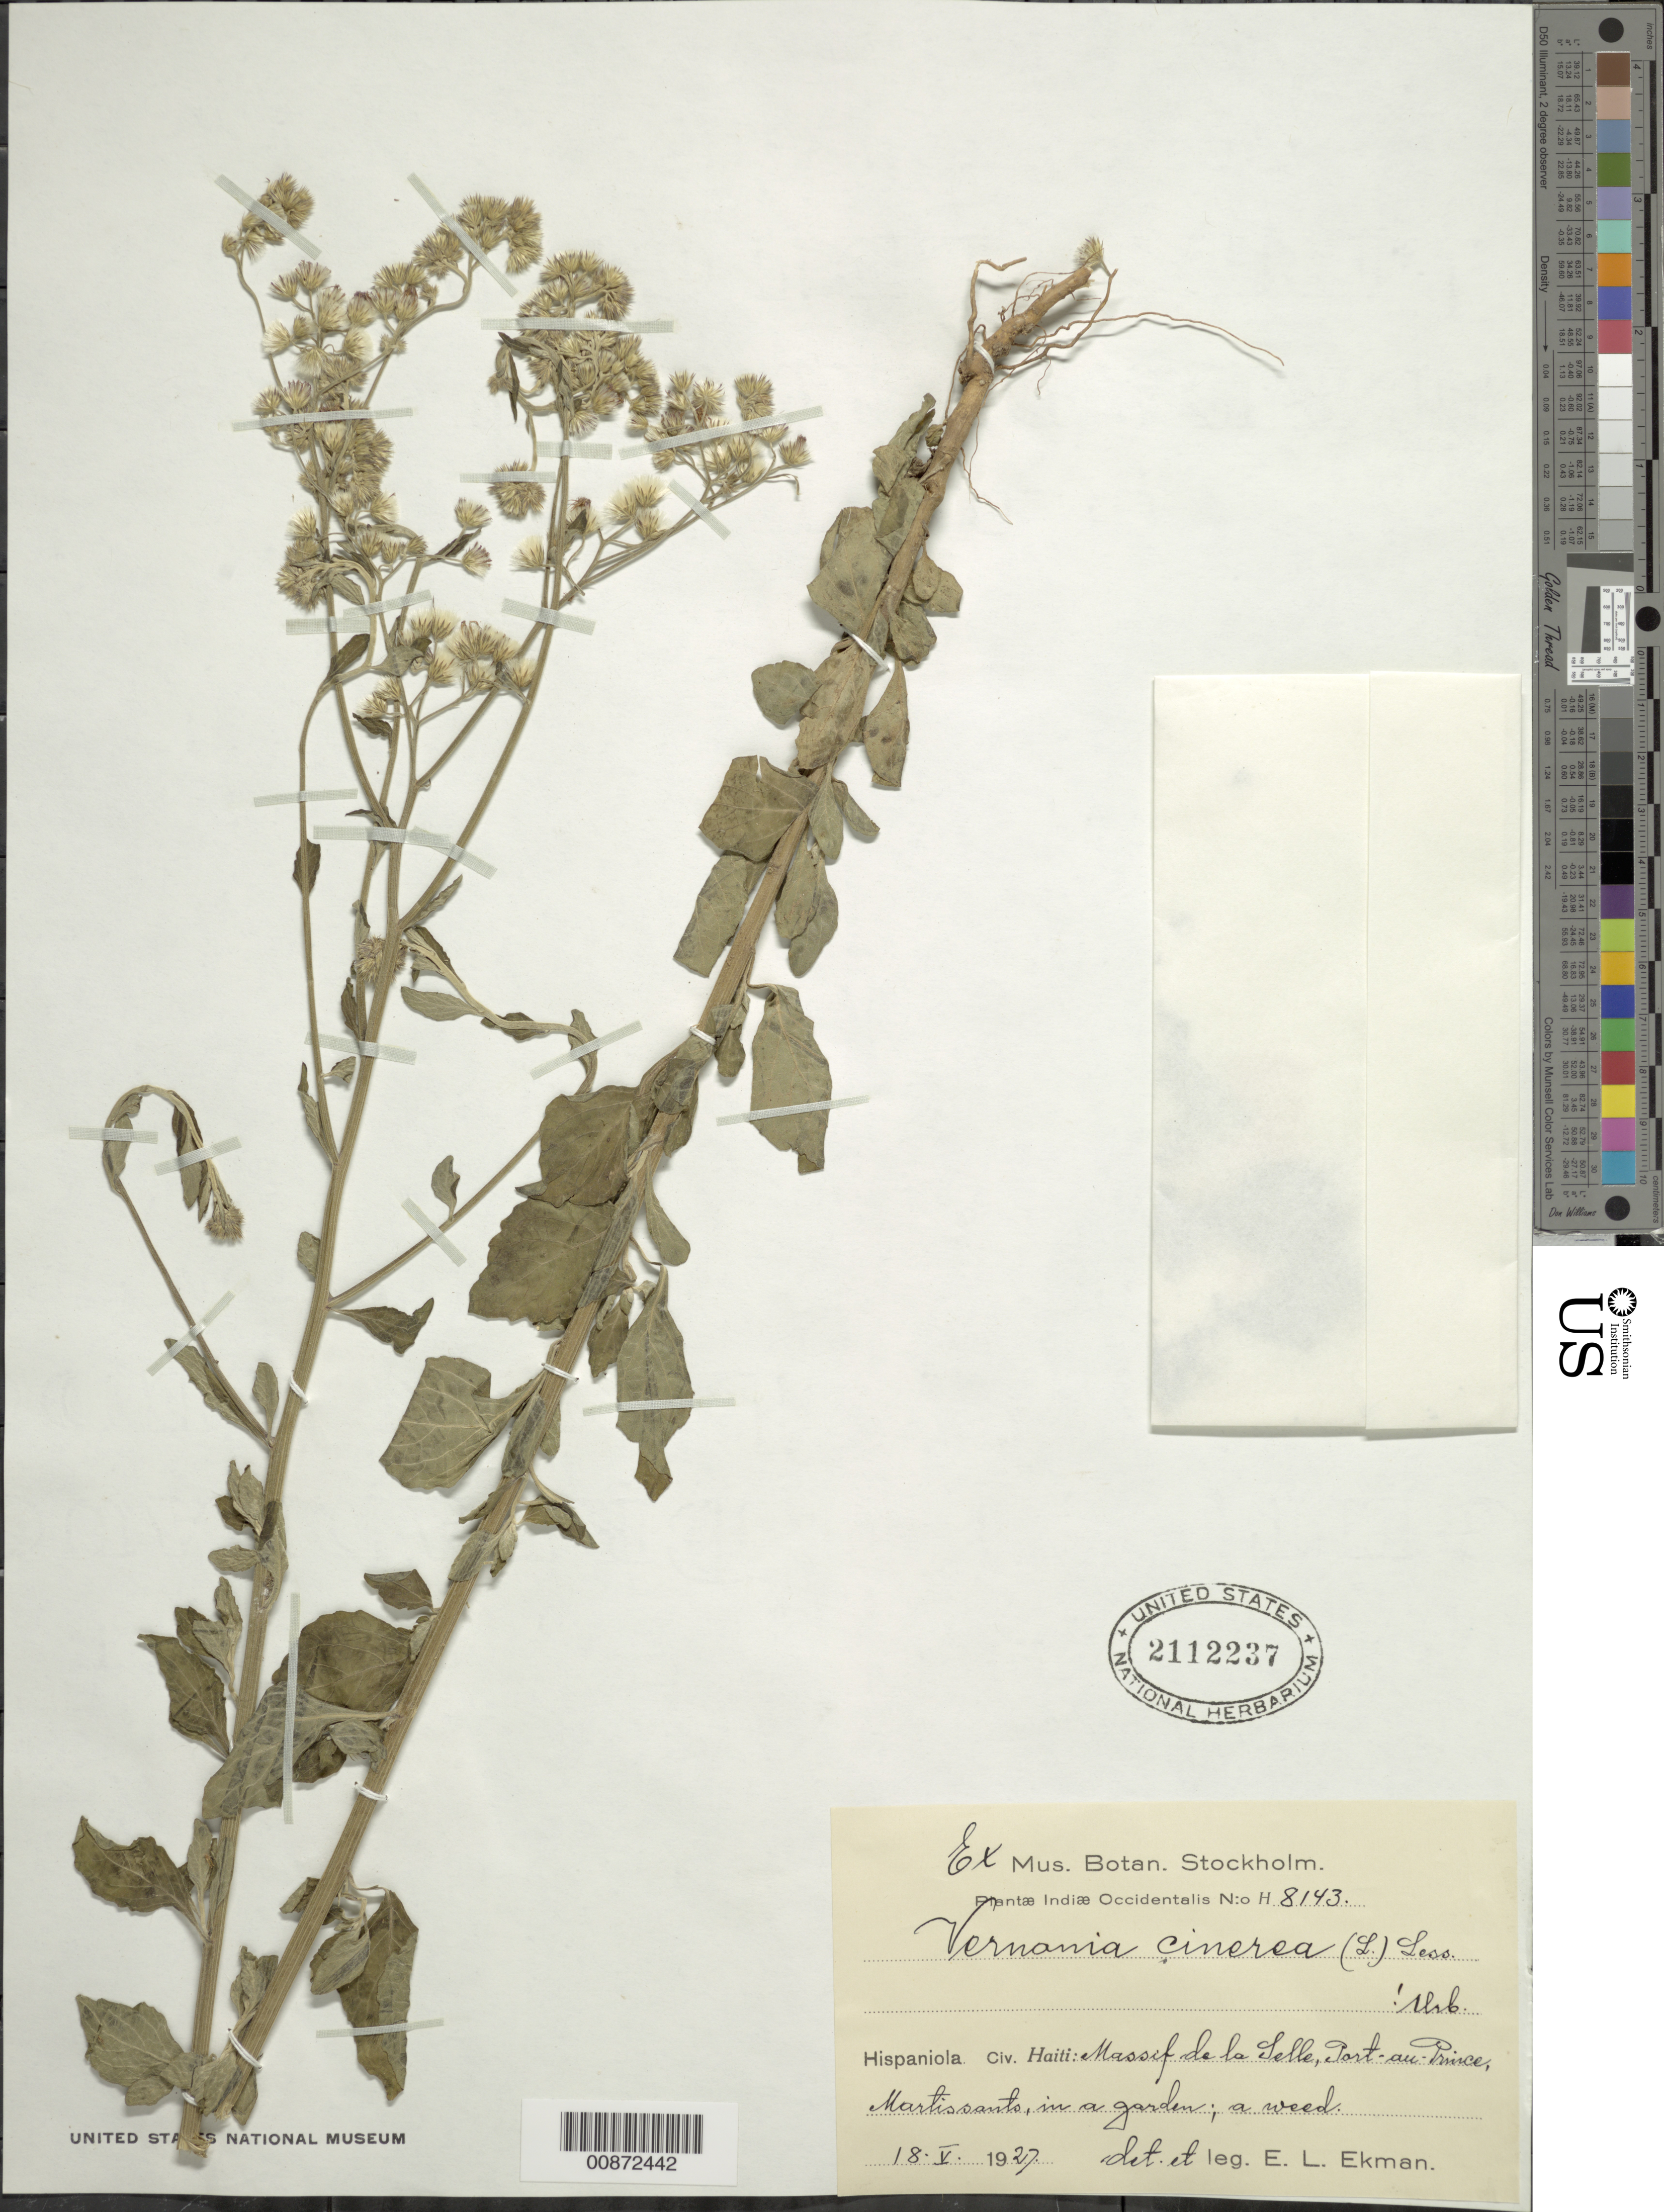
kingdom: Plantae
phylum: Tracheophyta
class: Magnoliopsida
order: Asterales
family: Asteraceae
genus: Cyanthillium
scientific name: Cyanthillium cinereum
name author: (L.) H. Rob.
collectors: E. L. Ekman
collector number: H 8143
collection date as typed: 18 May 1927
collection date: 1927-05-18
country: Haiti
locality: Massif de la Selle, Port-au-Prince, Martissants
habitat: Weed in garden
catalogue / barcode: US 2112237